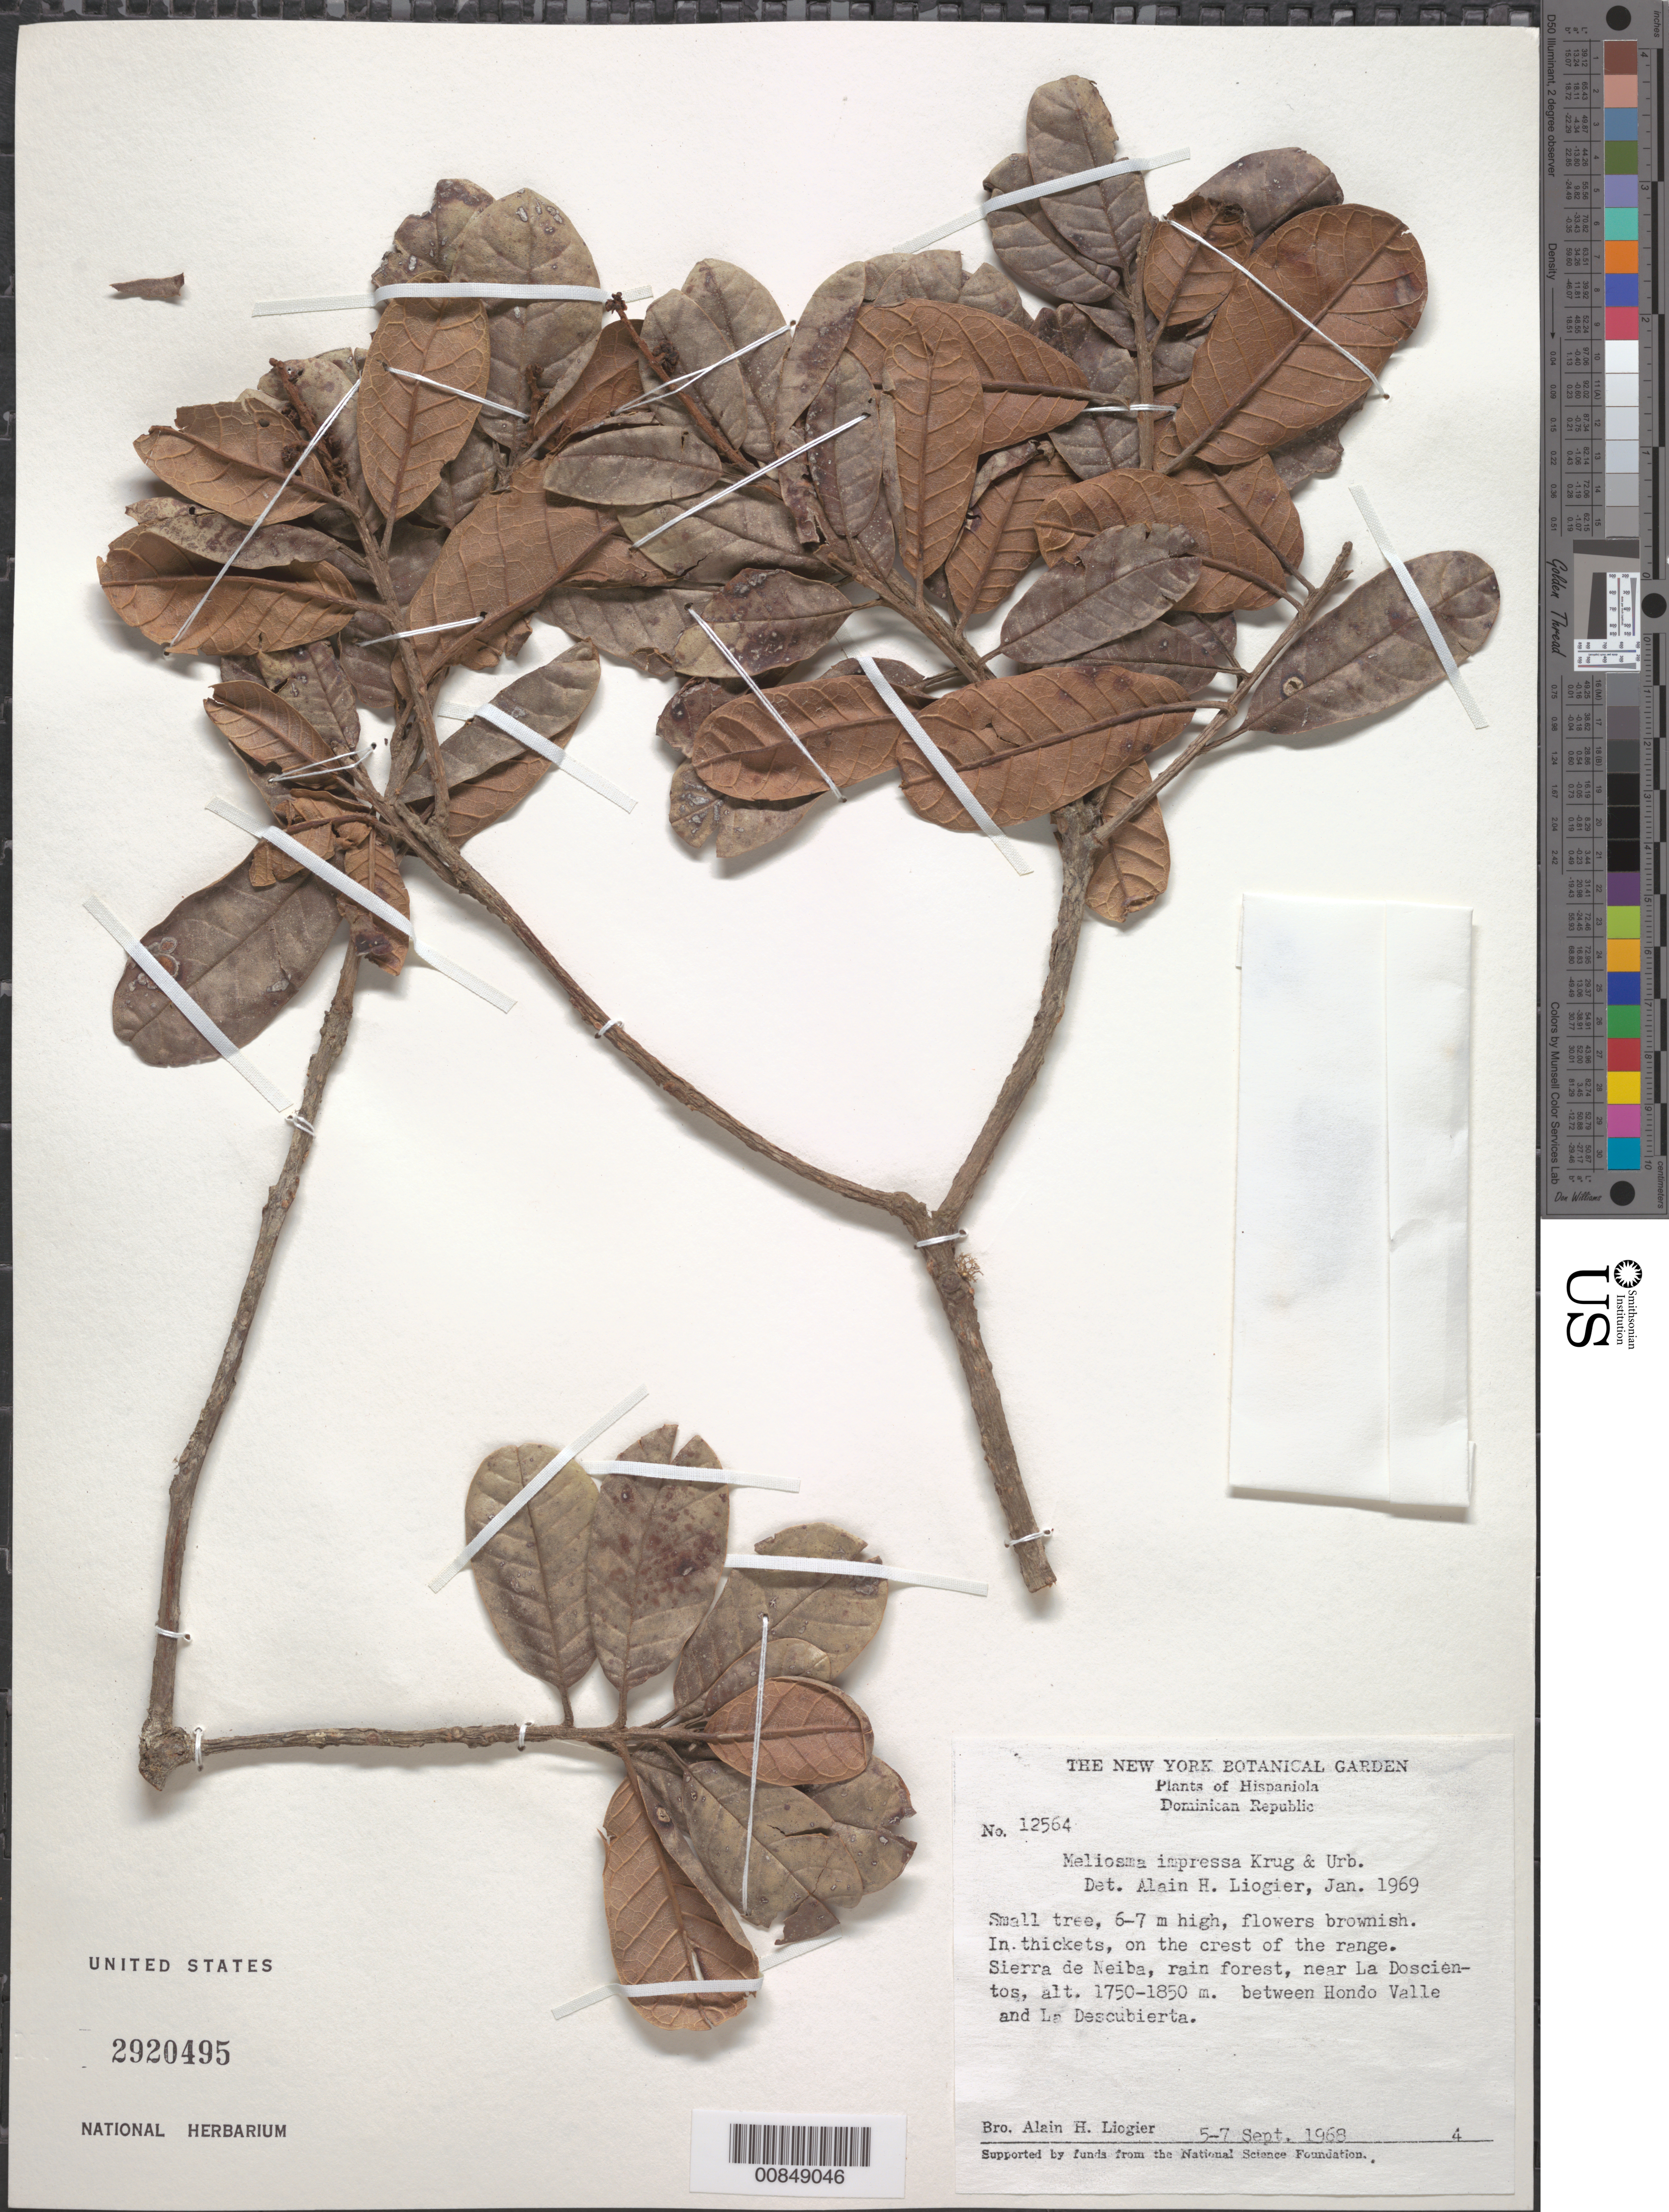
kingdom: Plantae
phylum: Tracheophyta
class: Magnoliopsida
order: Proteales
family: Sabiaceae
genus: Meliosma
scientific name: Meliosma impressa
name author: Krug & Urb.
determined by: Liogier, Alain H.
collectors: A. H. Liogier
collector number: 12564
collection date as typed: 05 Sep 1968 to 07 Sep 1968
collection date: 1968-09-05/1968-09-07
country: Dominican Republic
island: Hispaniola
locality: Sierra de Neiba, near La Doscientos, between Hondo Valle and La Descubierta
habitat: In thickets, on the crest of the range, in rain forest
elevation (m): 1750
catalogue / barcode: US 2920495